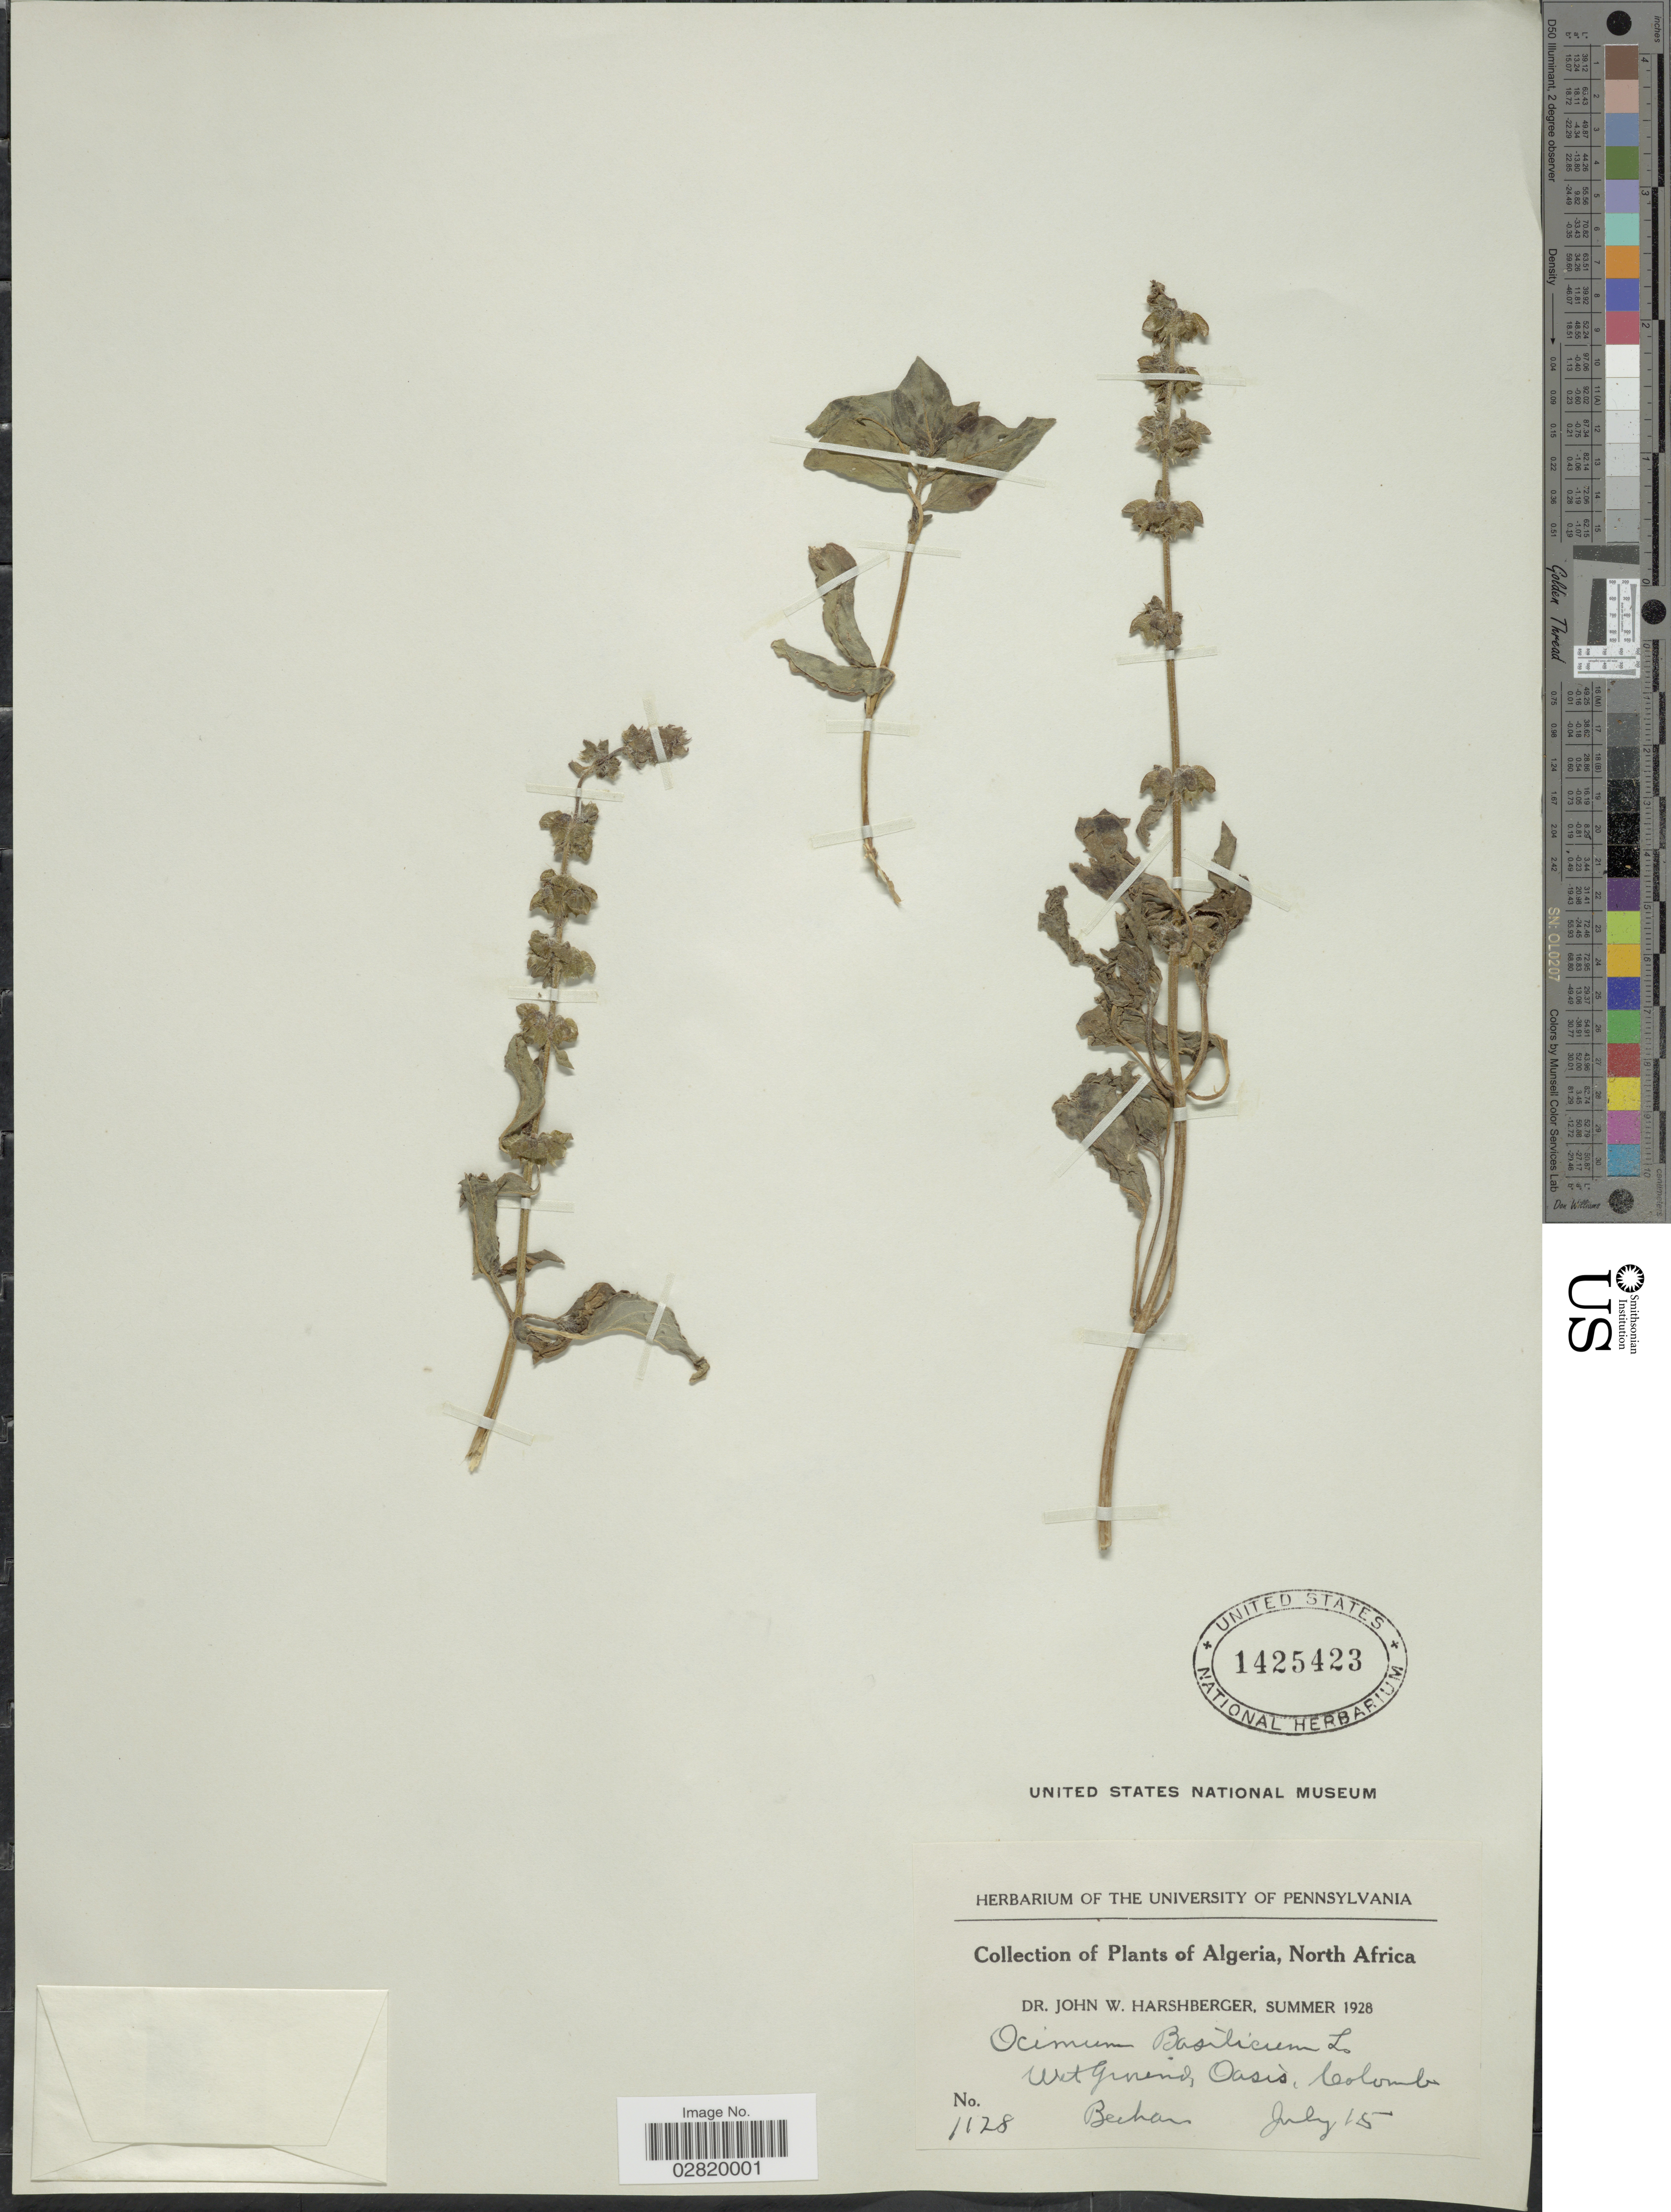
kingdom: Plantae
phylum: Tracheophyta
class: Magnoliopsida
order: Lamiales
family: Lamiaceae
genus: Ocimum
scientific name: Ocimum basilicum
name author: L.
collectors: J. W. Harshberger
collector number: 1128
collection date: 1928-07-15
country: Algeria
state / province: Béchar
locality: North Africa, Wet ground, Oasis, Colomb-Béchar.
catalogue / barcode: US 1425423